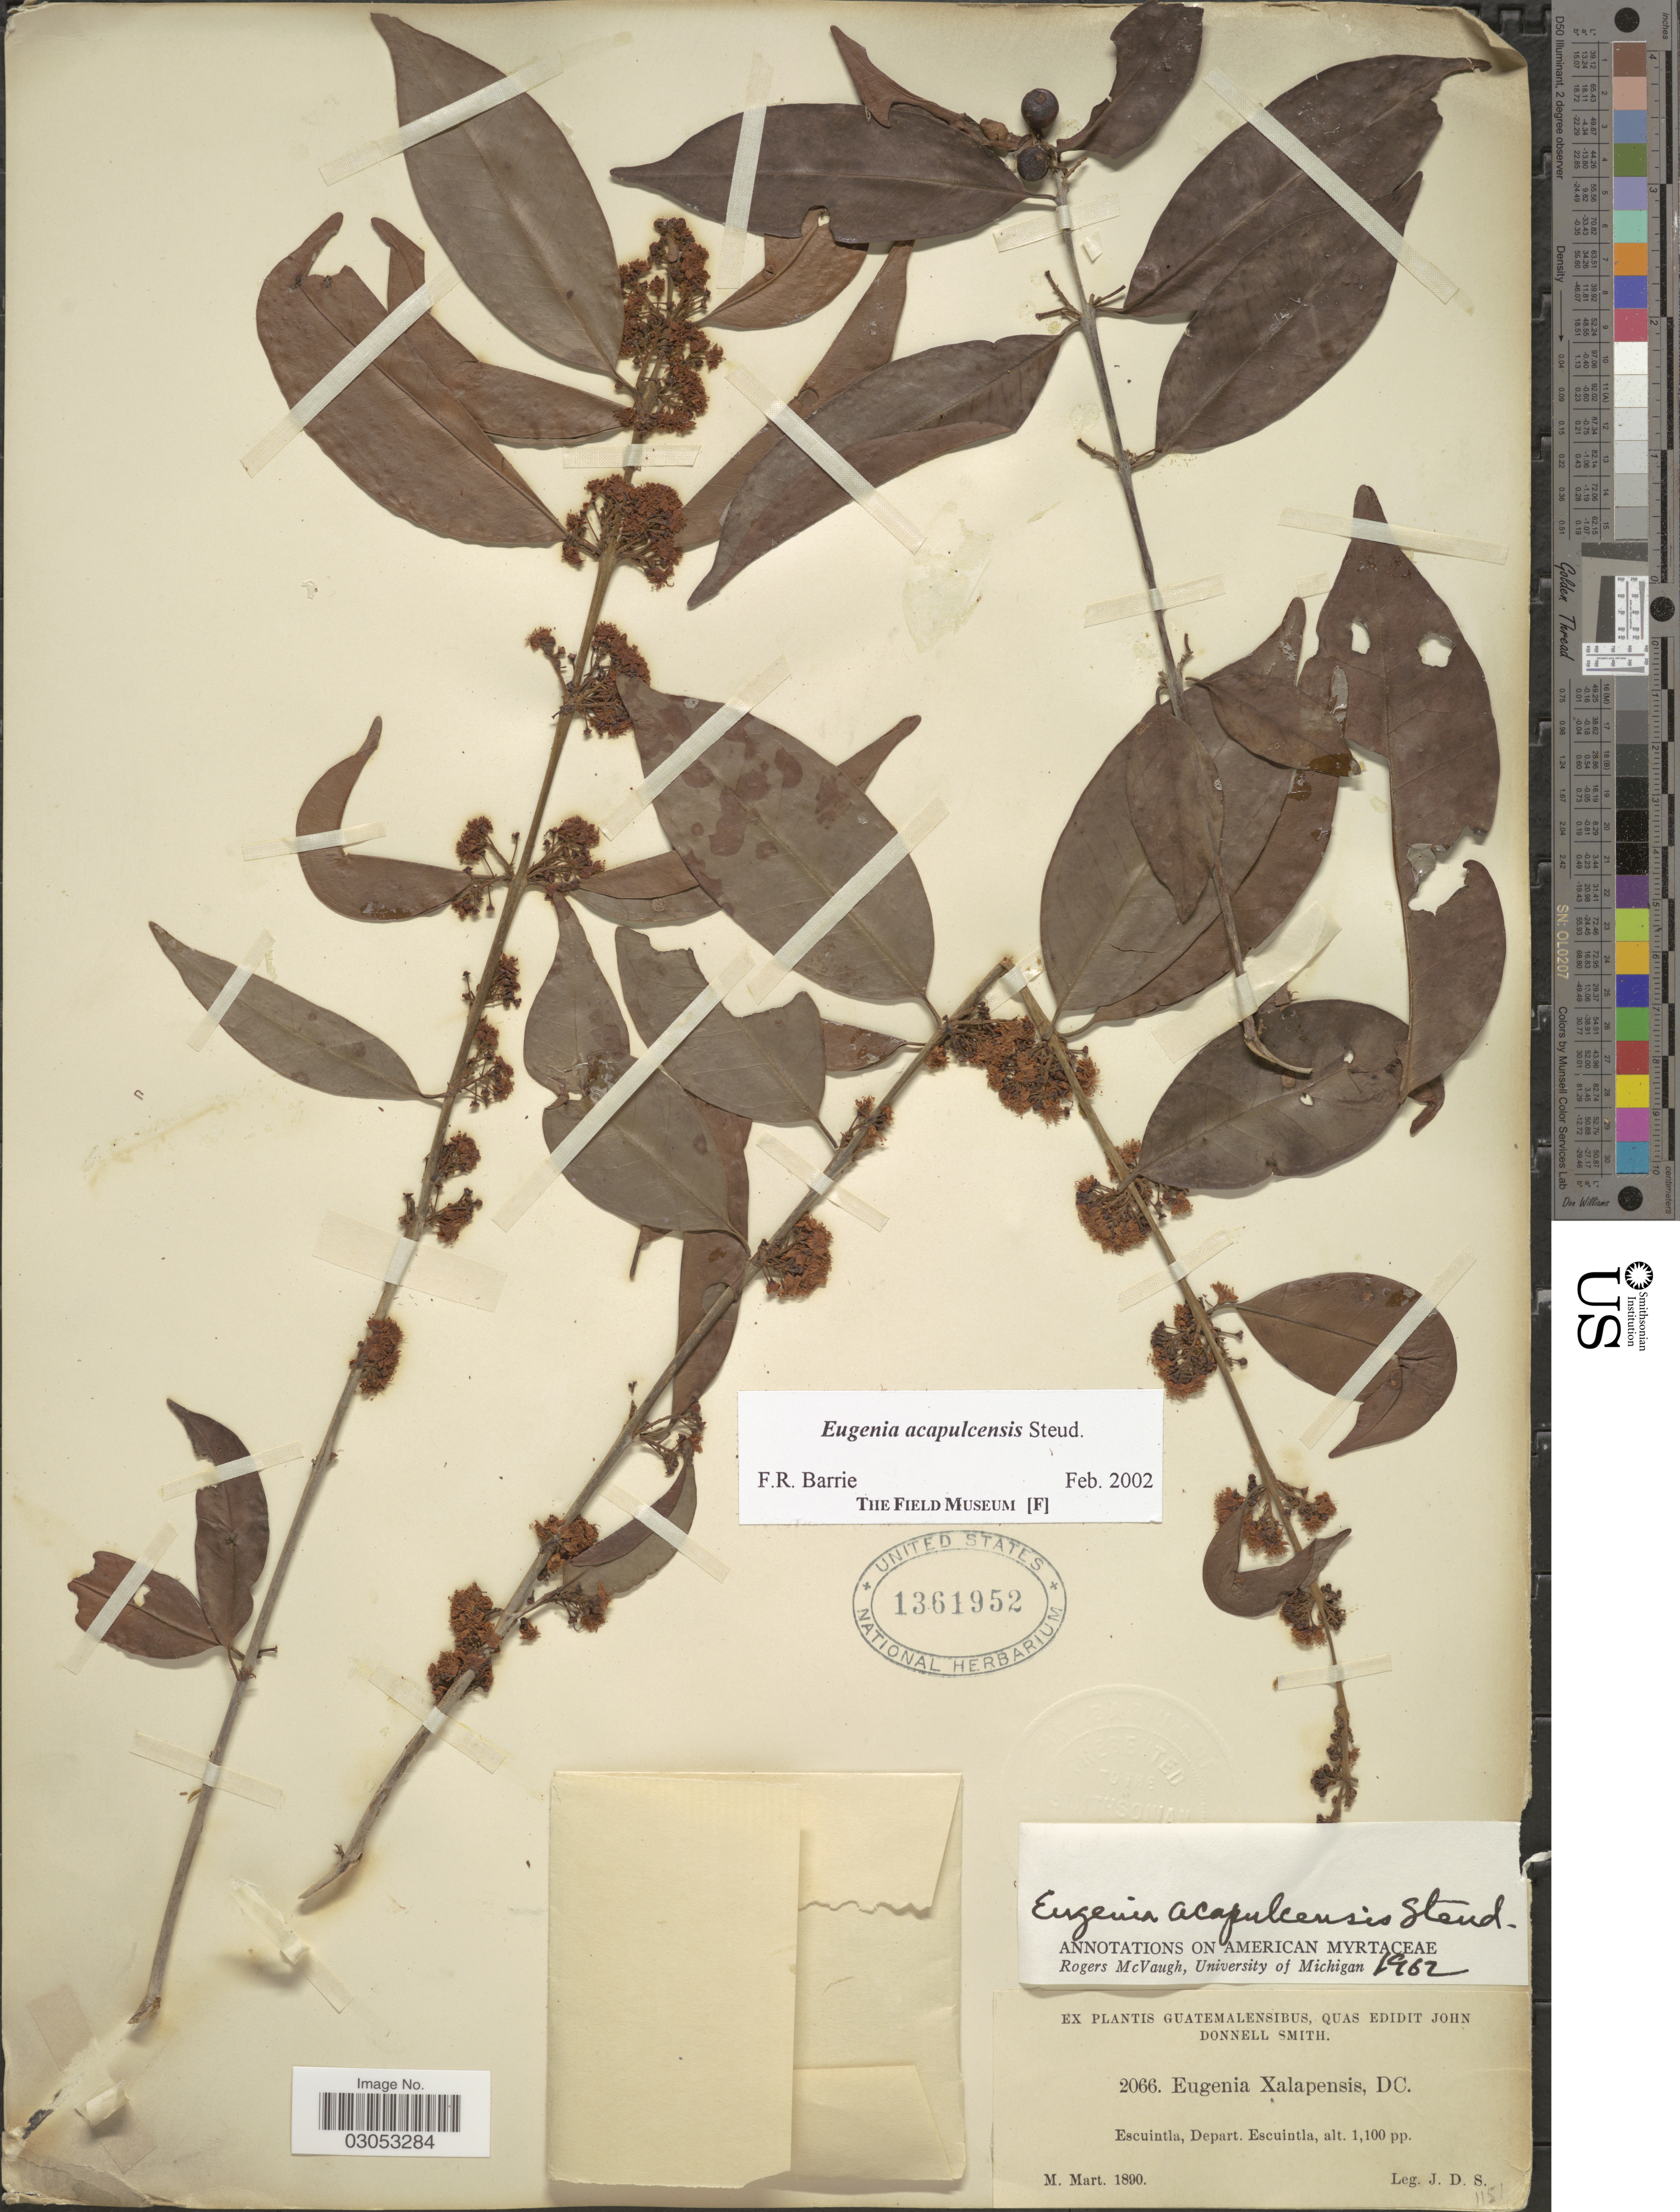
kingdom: Plantae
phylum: Tracheophyta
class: Magnoliopsida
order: Myrtales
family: Myrtaceae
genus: Eugenia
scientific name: Eugenia acapulcensis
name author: Steud.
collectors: J. Donnell Smith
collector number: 2066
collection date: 1890-03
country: Guatemala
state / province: Escuintla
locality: Escuintla, Depart. Escuintla.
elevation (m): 335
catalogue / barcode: US 1361952